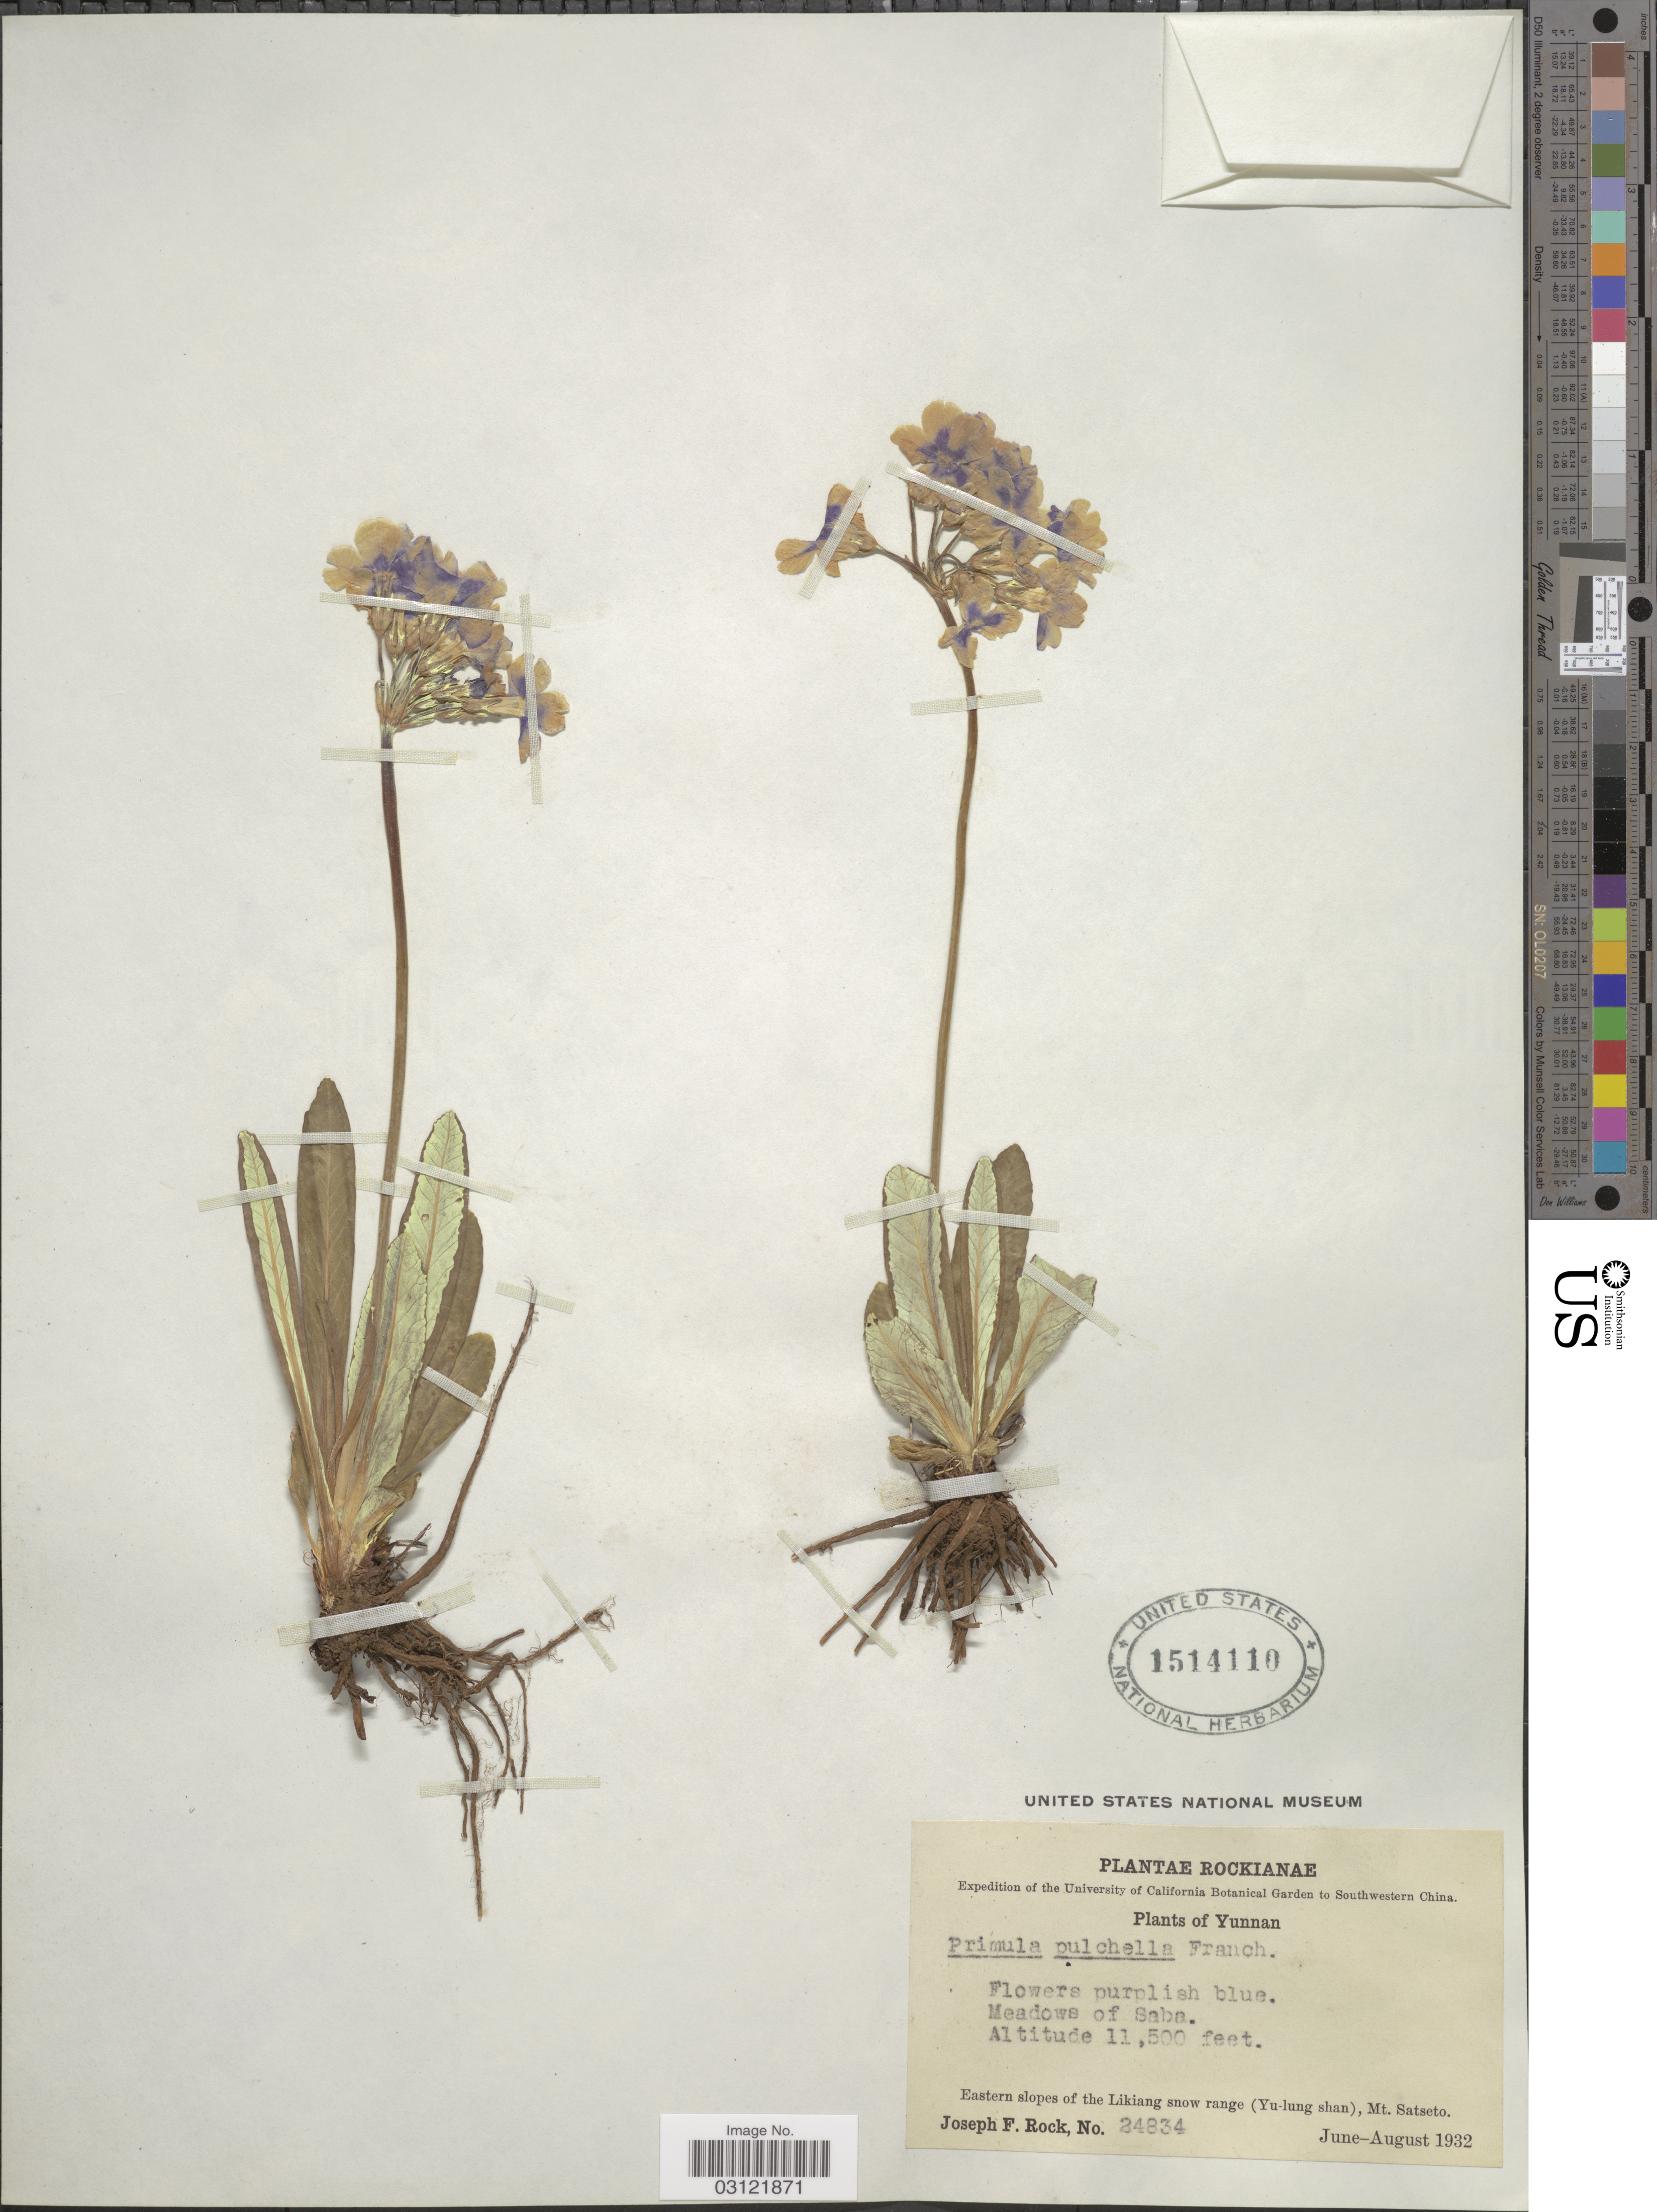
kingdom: Plantae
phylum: Tracheophyta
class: Magnoliopsida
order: Ericales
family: Primulaceae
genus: Primula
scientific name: Primula pulchella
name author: Franch.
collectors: J. F. Rock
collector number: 24834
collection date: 1932-06/1932-08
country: China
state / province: Yunnan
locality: Meadows of Saba. Eastern slopes of the Likiang snow range (Yu-lung shan), Mt. Satseto.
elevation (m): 3505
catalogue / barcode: US 1514110